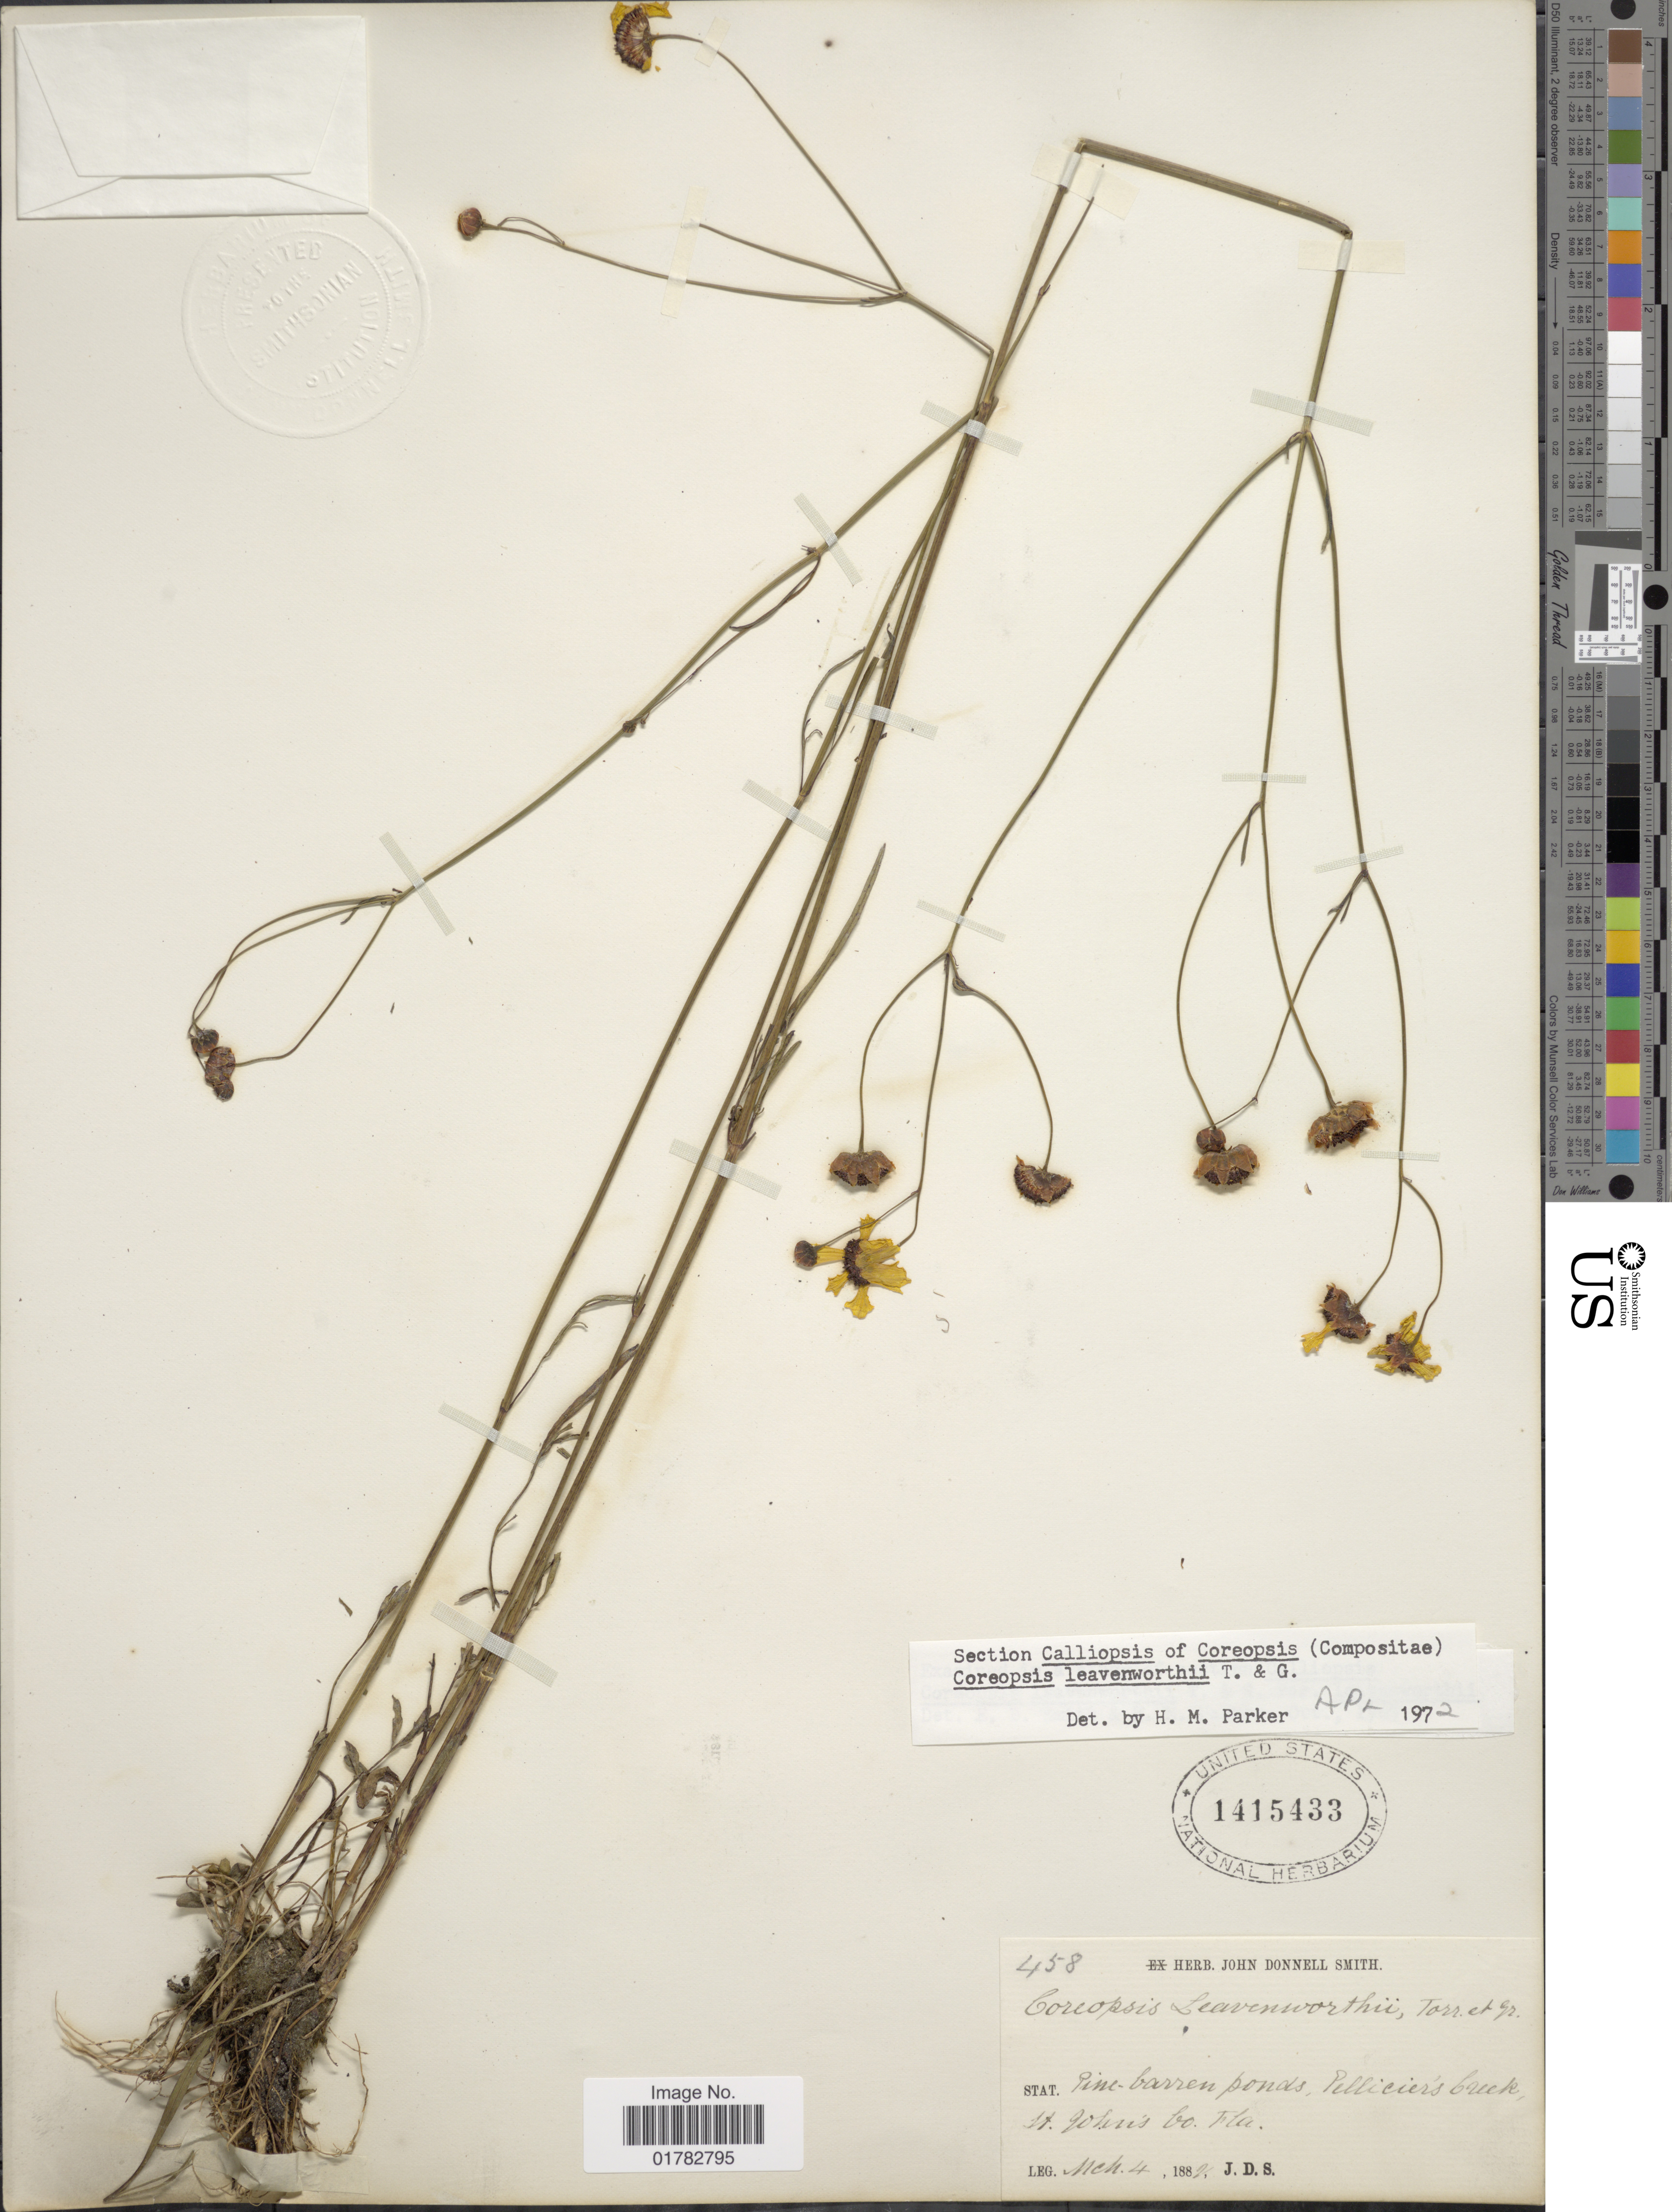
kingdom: Plantae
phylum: Tracheophyta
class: Magnoliopsida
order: Asterales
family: Asteraceae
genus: Coreopsis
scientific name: Coreopsis leavenworthii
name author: Torr. & A. Gray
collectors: J. Donnell Smith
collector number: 458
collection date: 1882-03-04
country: United States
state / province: Florida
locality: Pine-barren ponds, Pellicier's Creek, St. John's Co.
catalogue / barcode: US 1415433